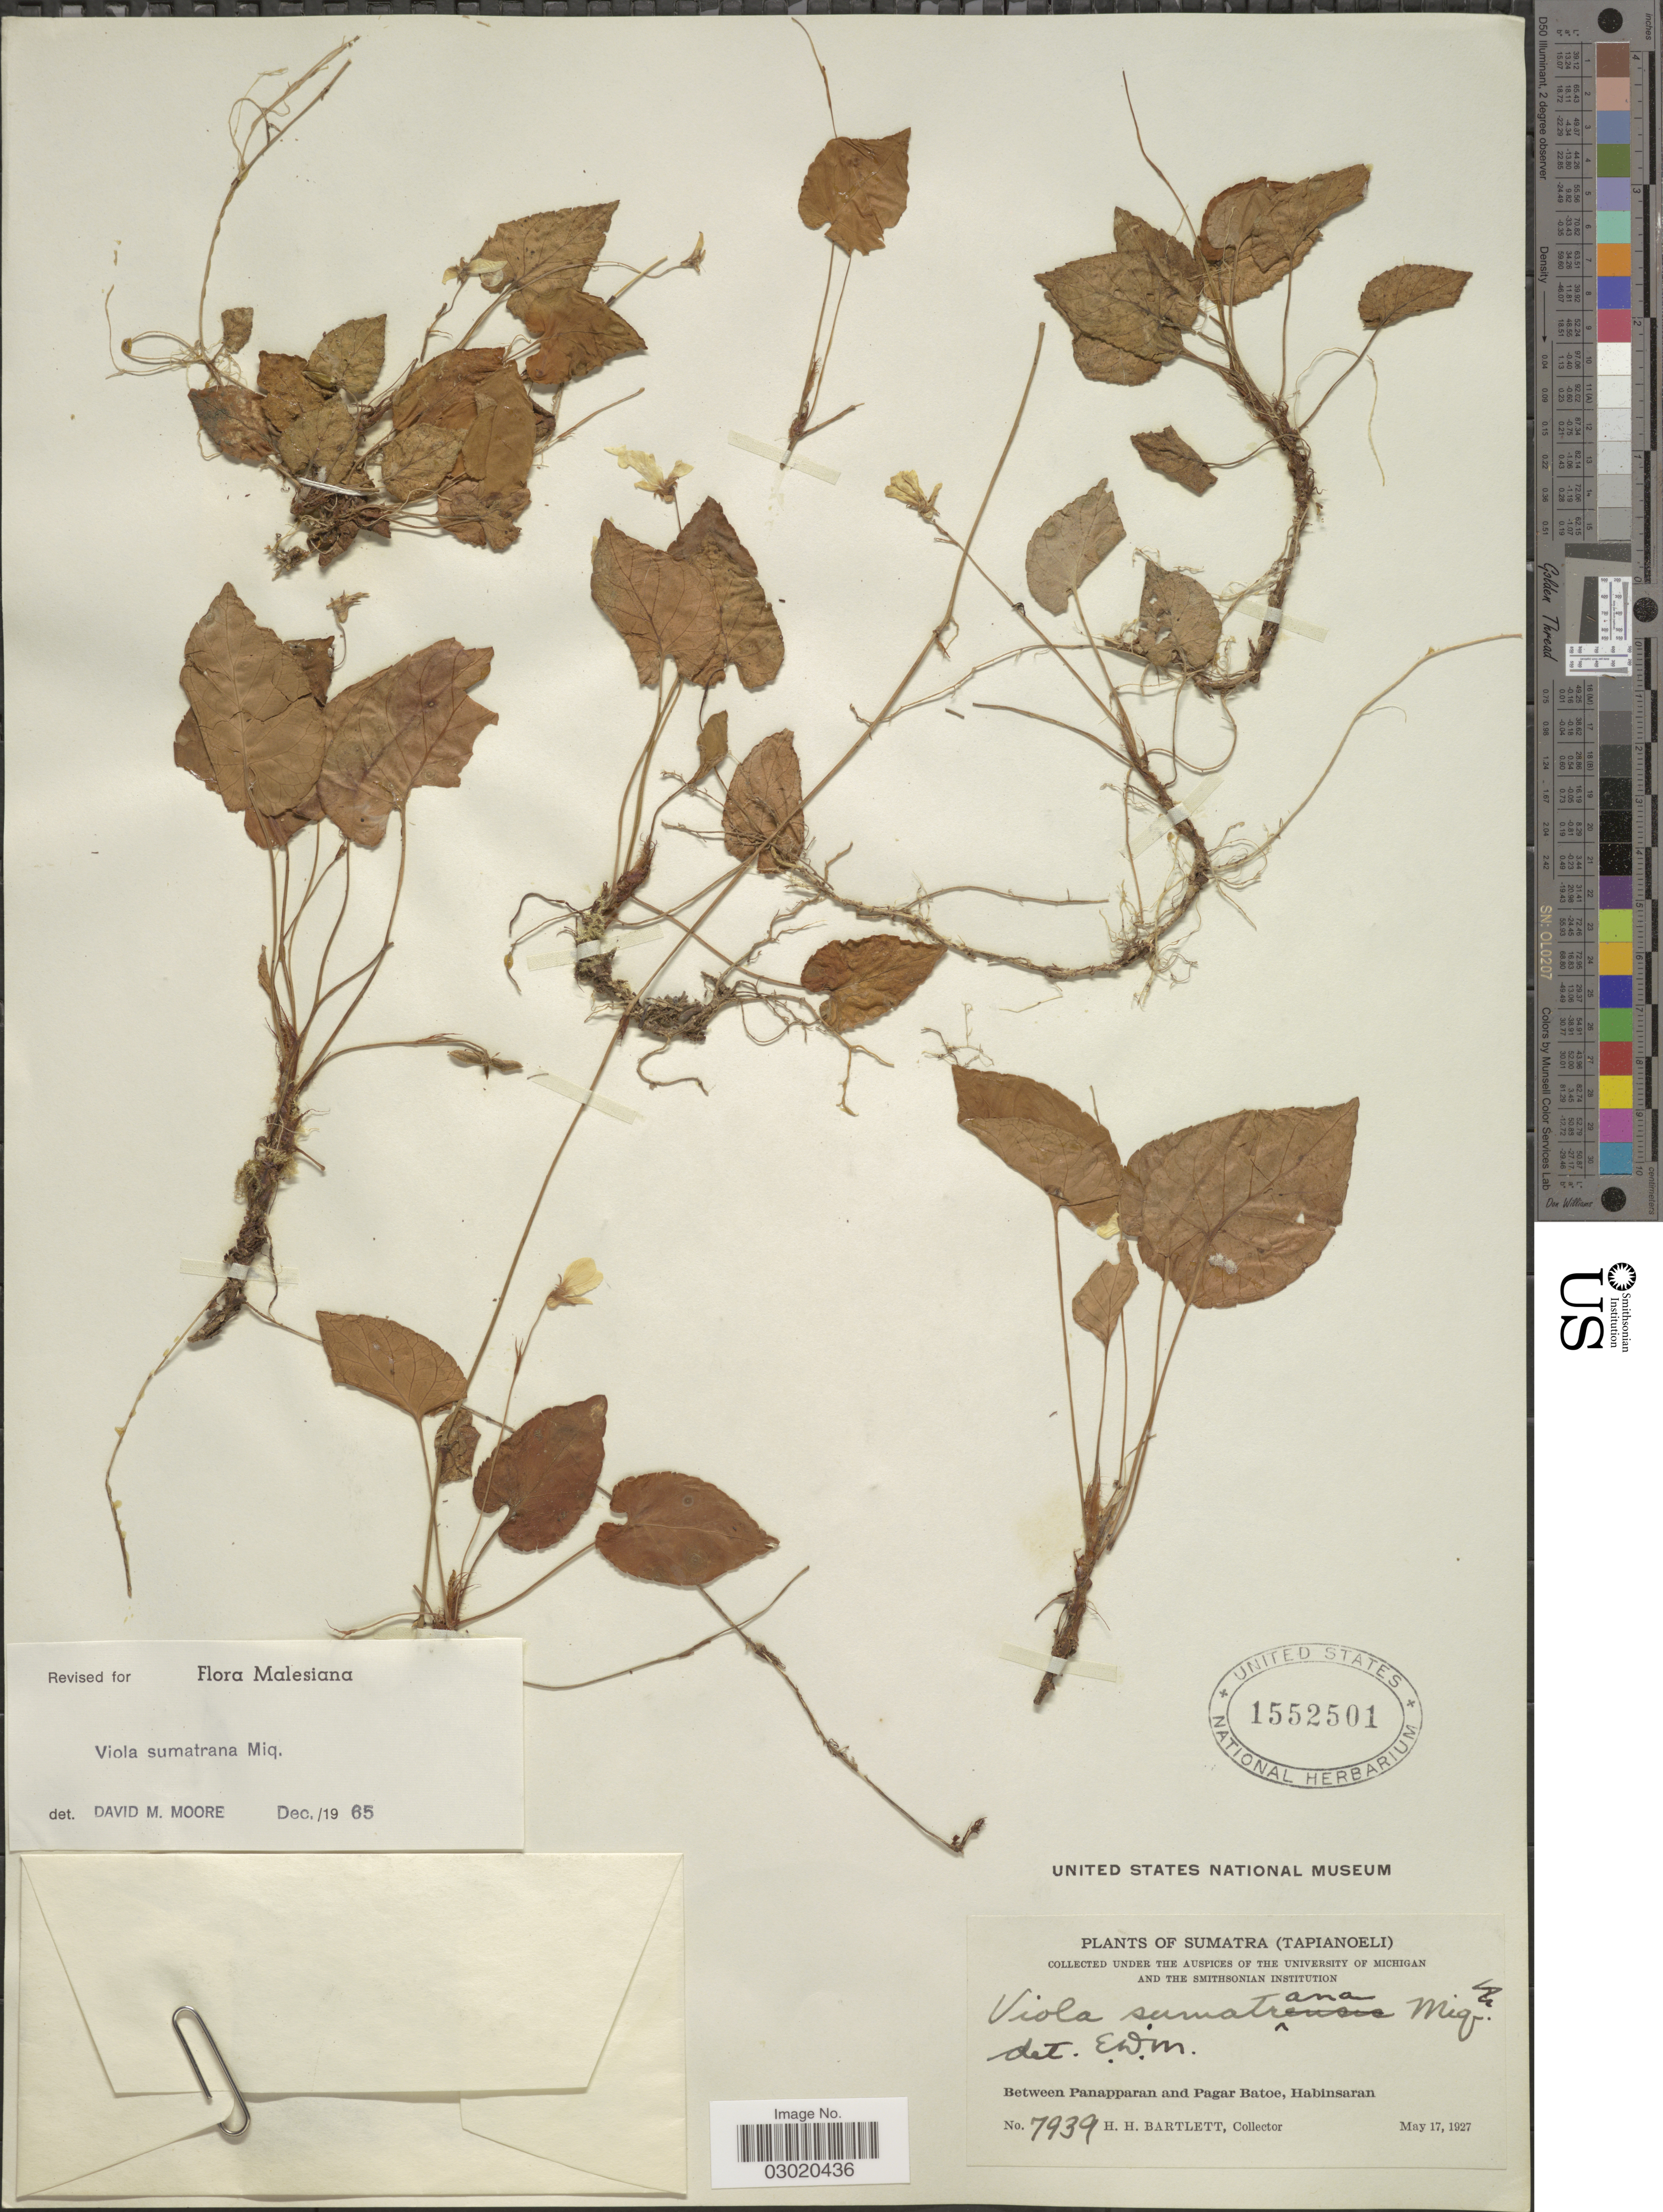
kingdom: Plantae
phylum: Tracheophyta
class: Magnoliopsida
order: Malpighiales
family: Violaceae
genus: Viola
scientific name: Viola sumatrana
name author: Miq.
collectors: H. H. Bartlett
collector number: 7939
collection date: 1927-05-17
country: Indonesia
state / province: Sumatra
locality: (Tapianoeli). Between Panapparan and Pagar Batoe, Habinsaran.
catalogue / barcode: US 1552501